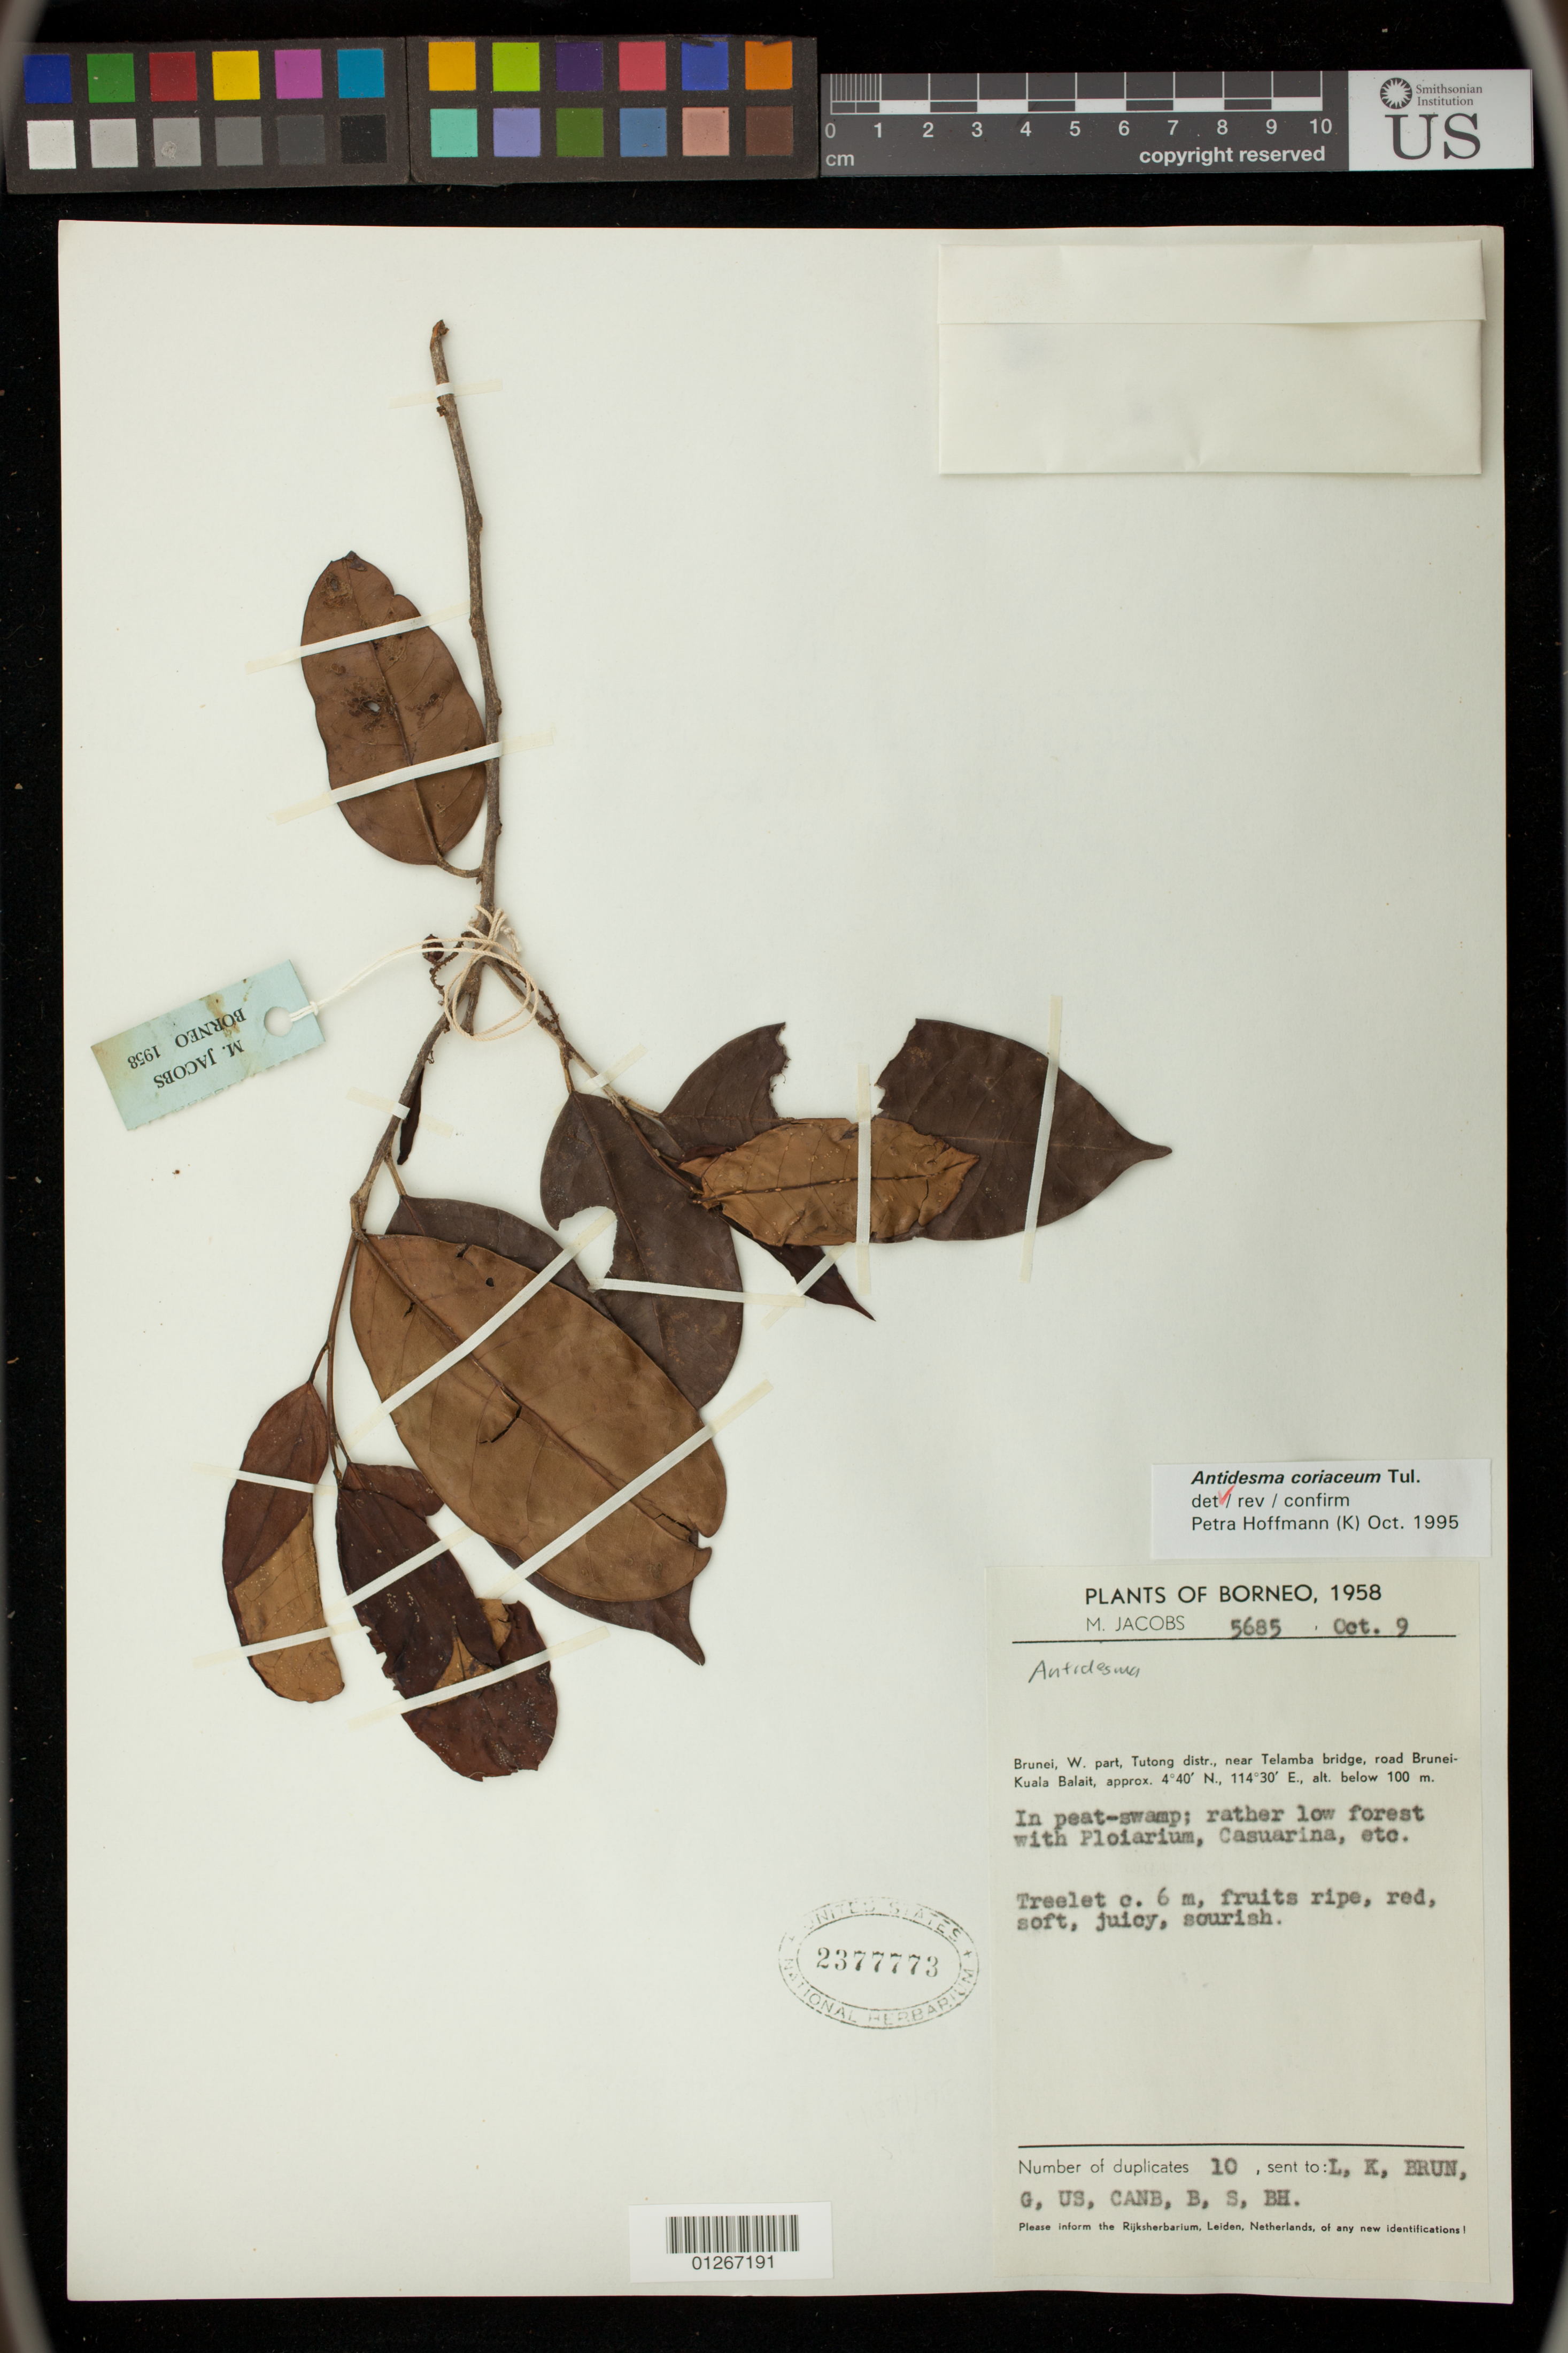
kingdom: Plantae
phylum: Tracheophyta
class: Magnoliopsida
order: Malpighiales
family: Phyllanthaceae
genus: Antidesma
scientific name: Antidesma coriaceum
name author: Tul.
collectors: M. Jacobs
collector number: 5685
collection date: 1958-10-09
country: Brunei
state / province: Tutong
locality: Brunei, W. part, Tutong distr., near Tealmba bridge, road Brunei-Kuala Balait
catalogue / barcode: US 2377773